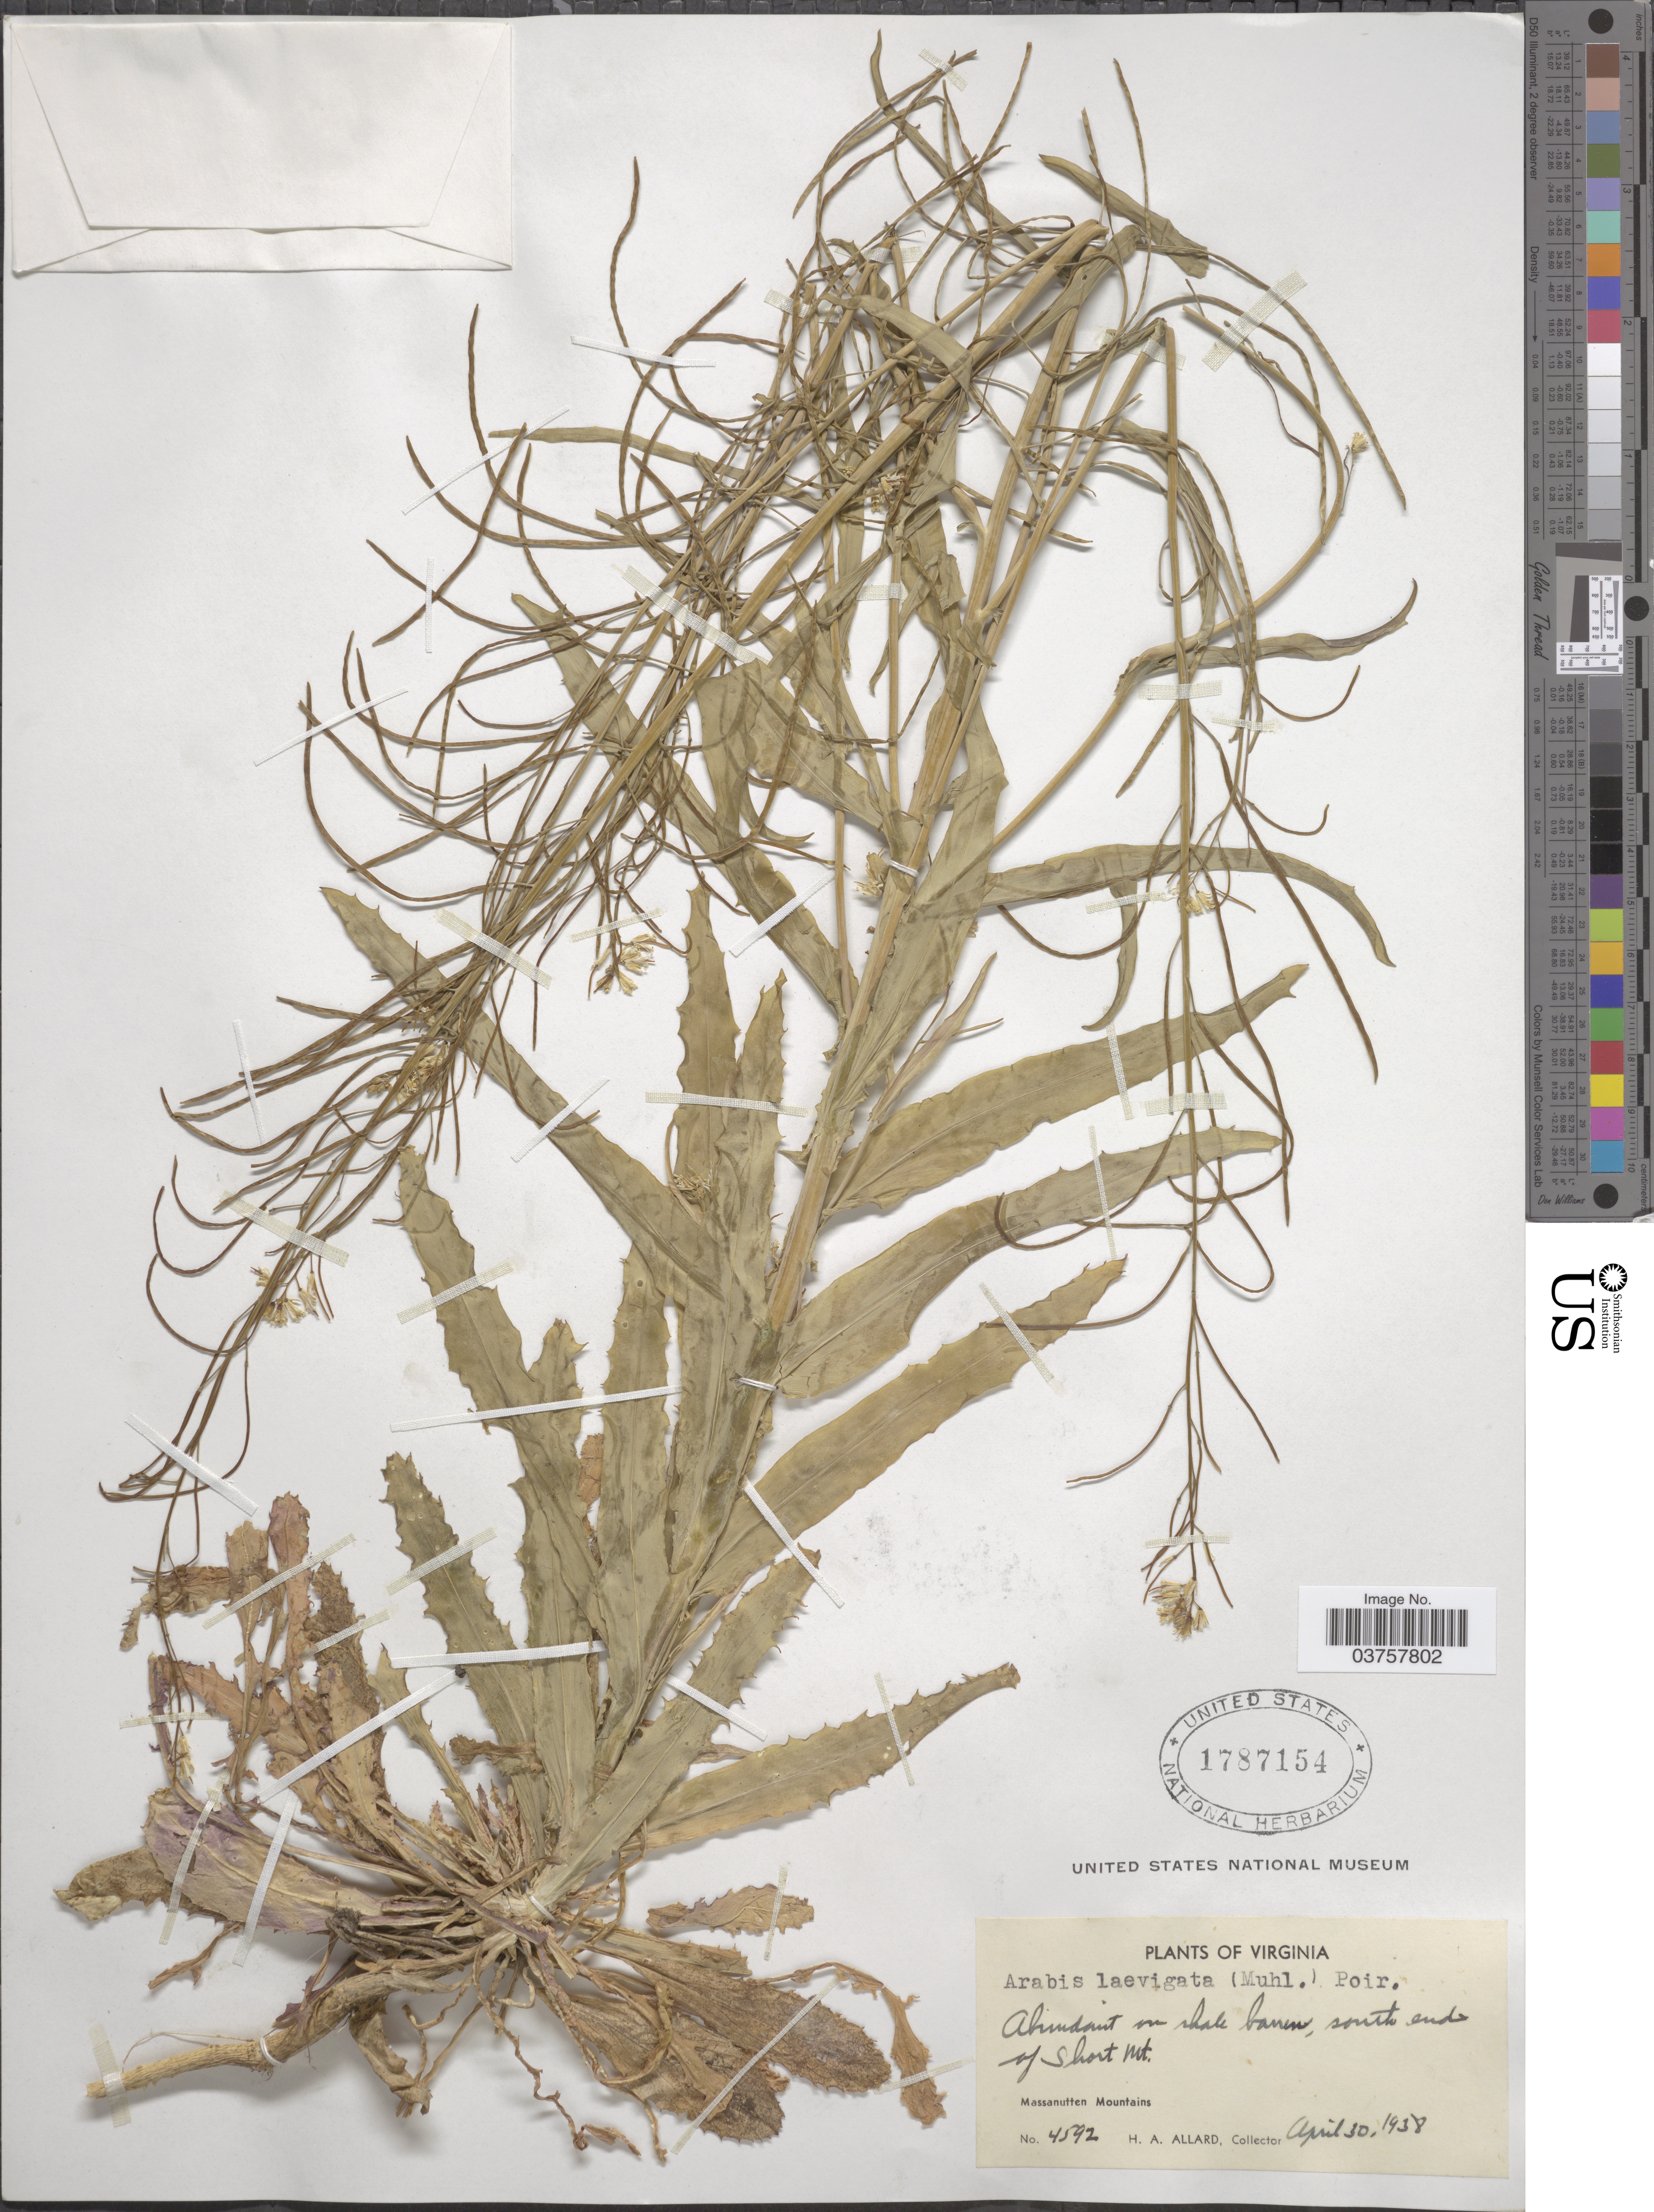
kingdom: Plantae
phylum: Tracheophyta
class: Magnoliopsida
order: Brassicales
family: Brassicaceae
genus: Arabis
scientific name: Arabis laevigata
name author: (Muhl. ex Willd.) Poir.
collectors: H. A. Allard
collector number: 4592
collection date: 1938-04-30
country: United States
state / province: Virginia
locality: Abundant on shale barren, south end of Short Mt. Massanutten Mountains.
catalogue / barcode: US 1787154